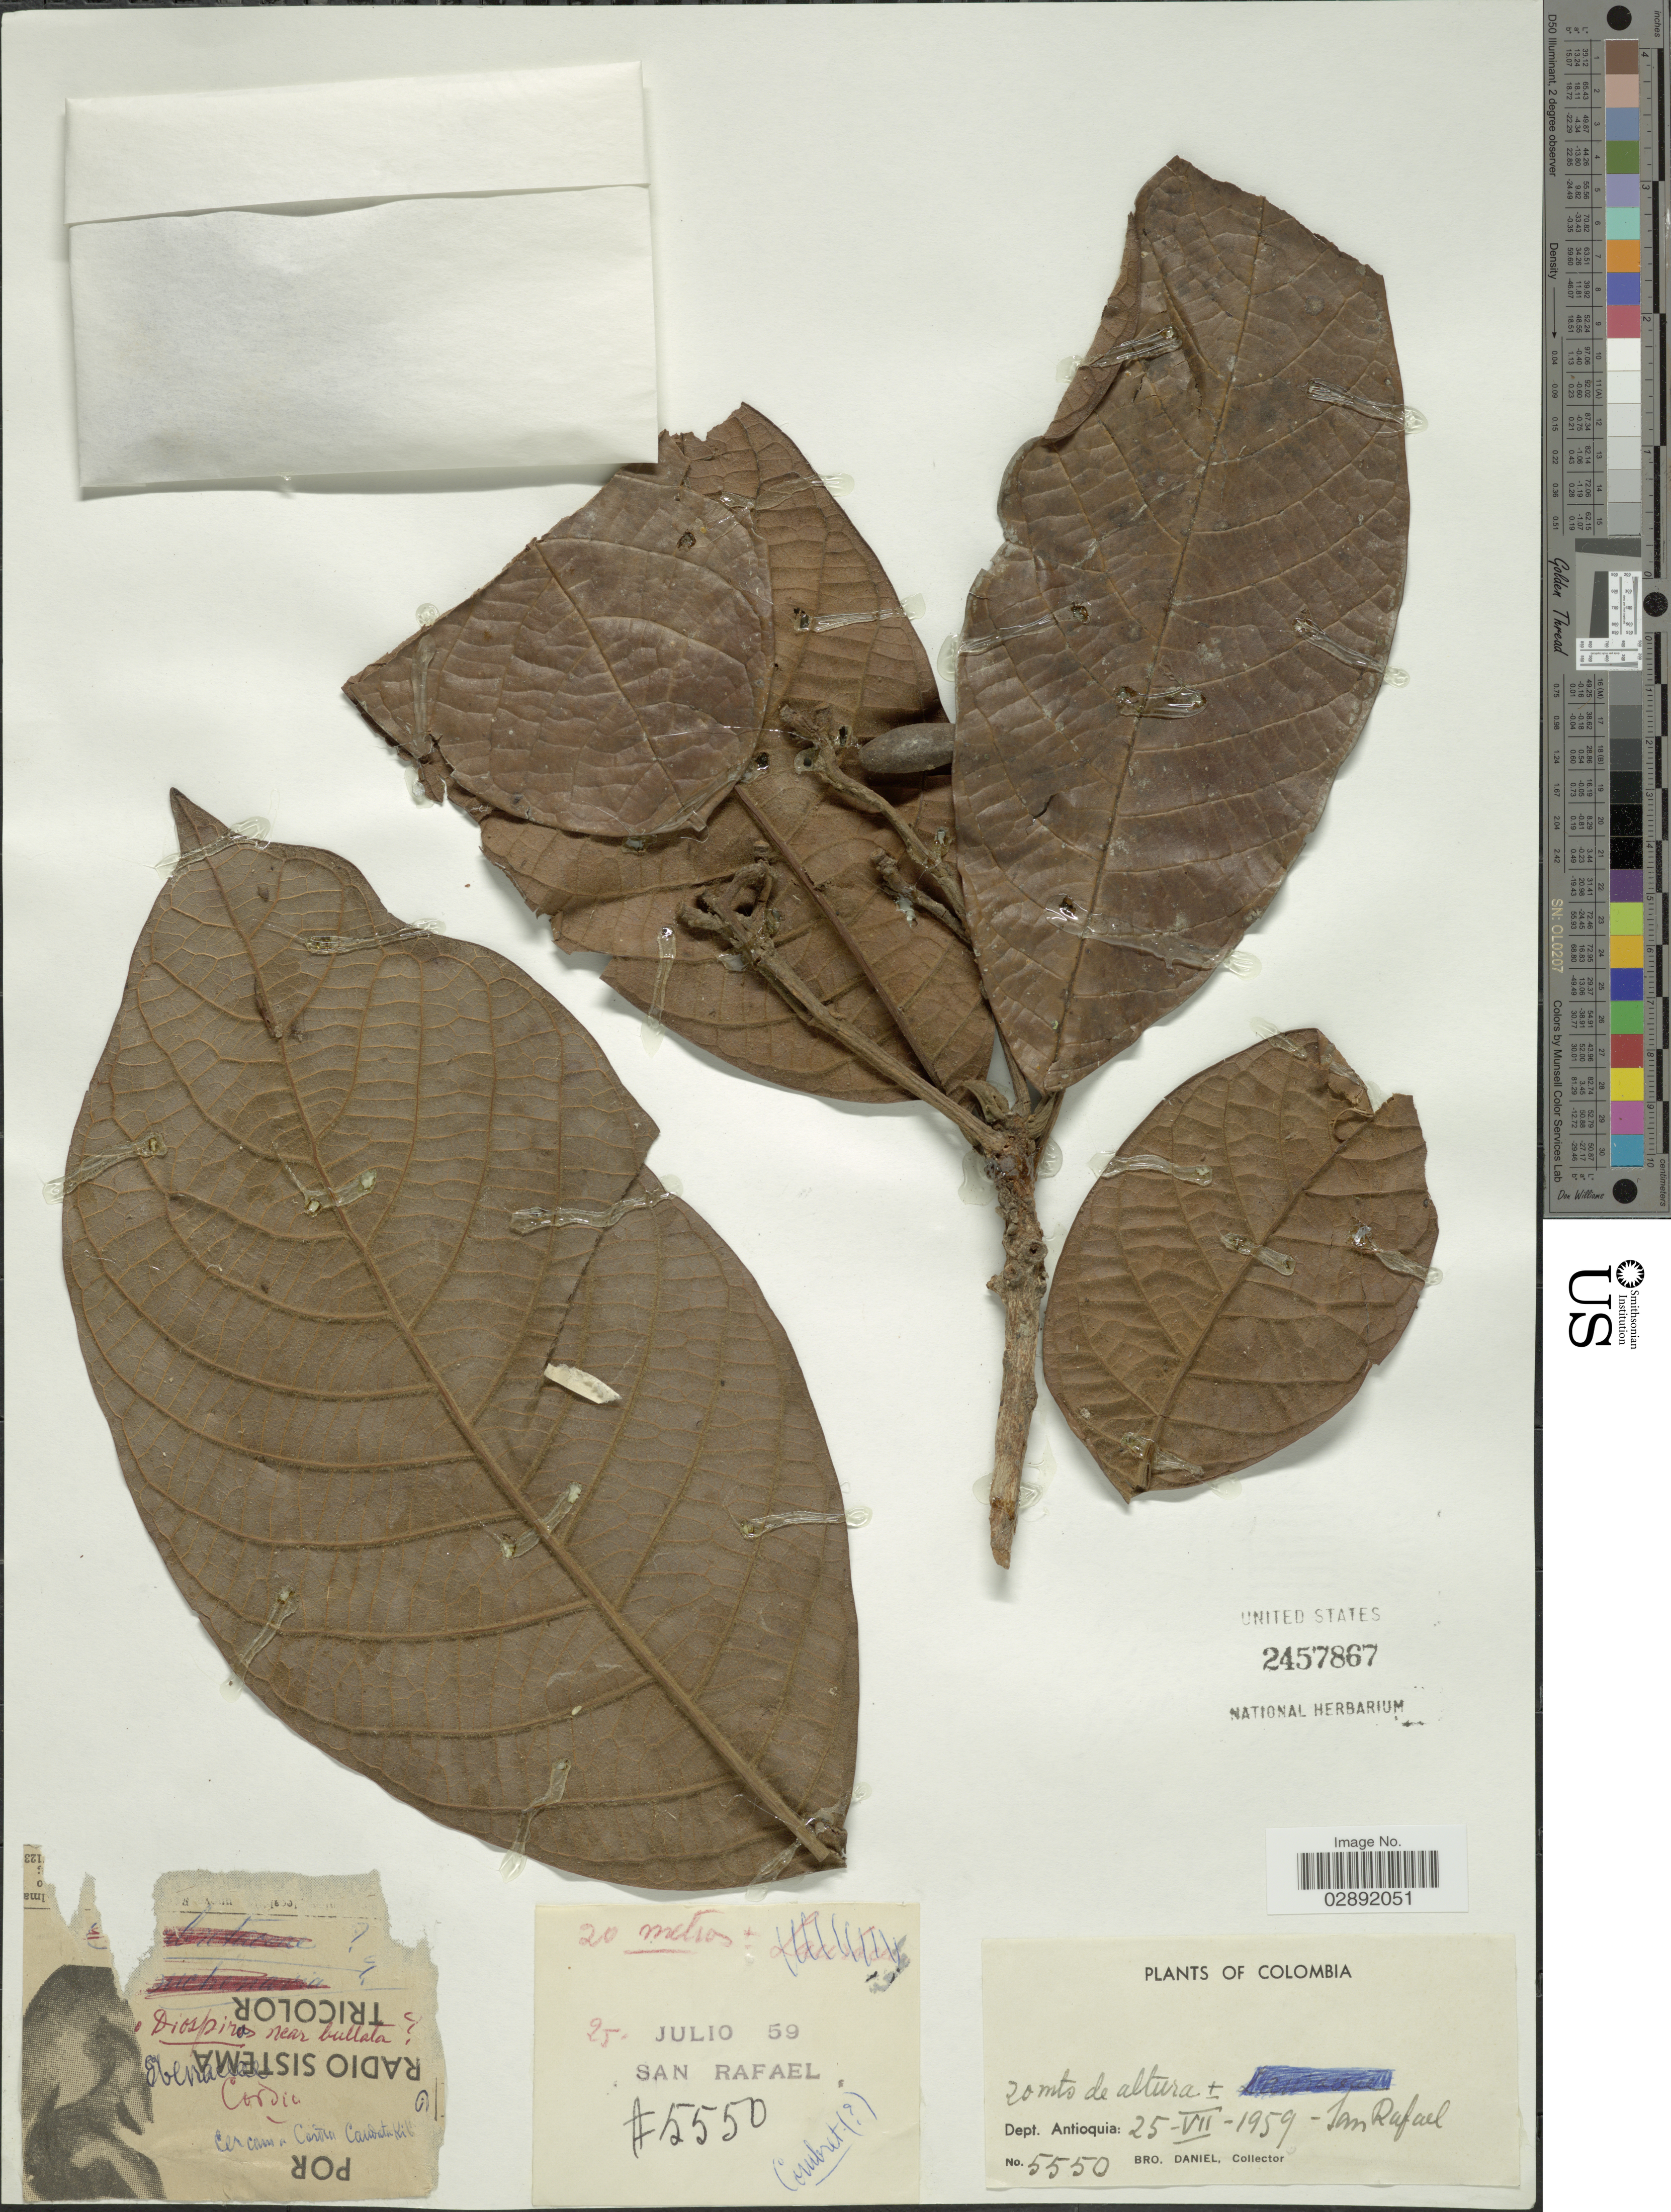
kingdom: Plantae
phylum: Tracheophyta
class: Magnoliopsida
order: Boraginales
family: Cordiaceae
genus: Cordia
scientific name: Cordia sp.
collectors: Bro. Daniel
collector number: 5550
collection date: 1959-07-25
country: Colombia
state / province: Antioquia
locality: Dept. Antioquia: San Rafael.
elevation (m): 20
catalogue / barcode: US 2457867